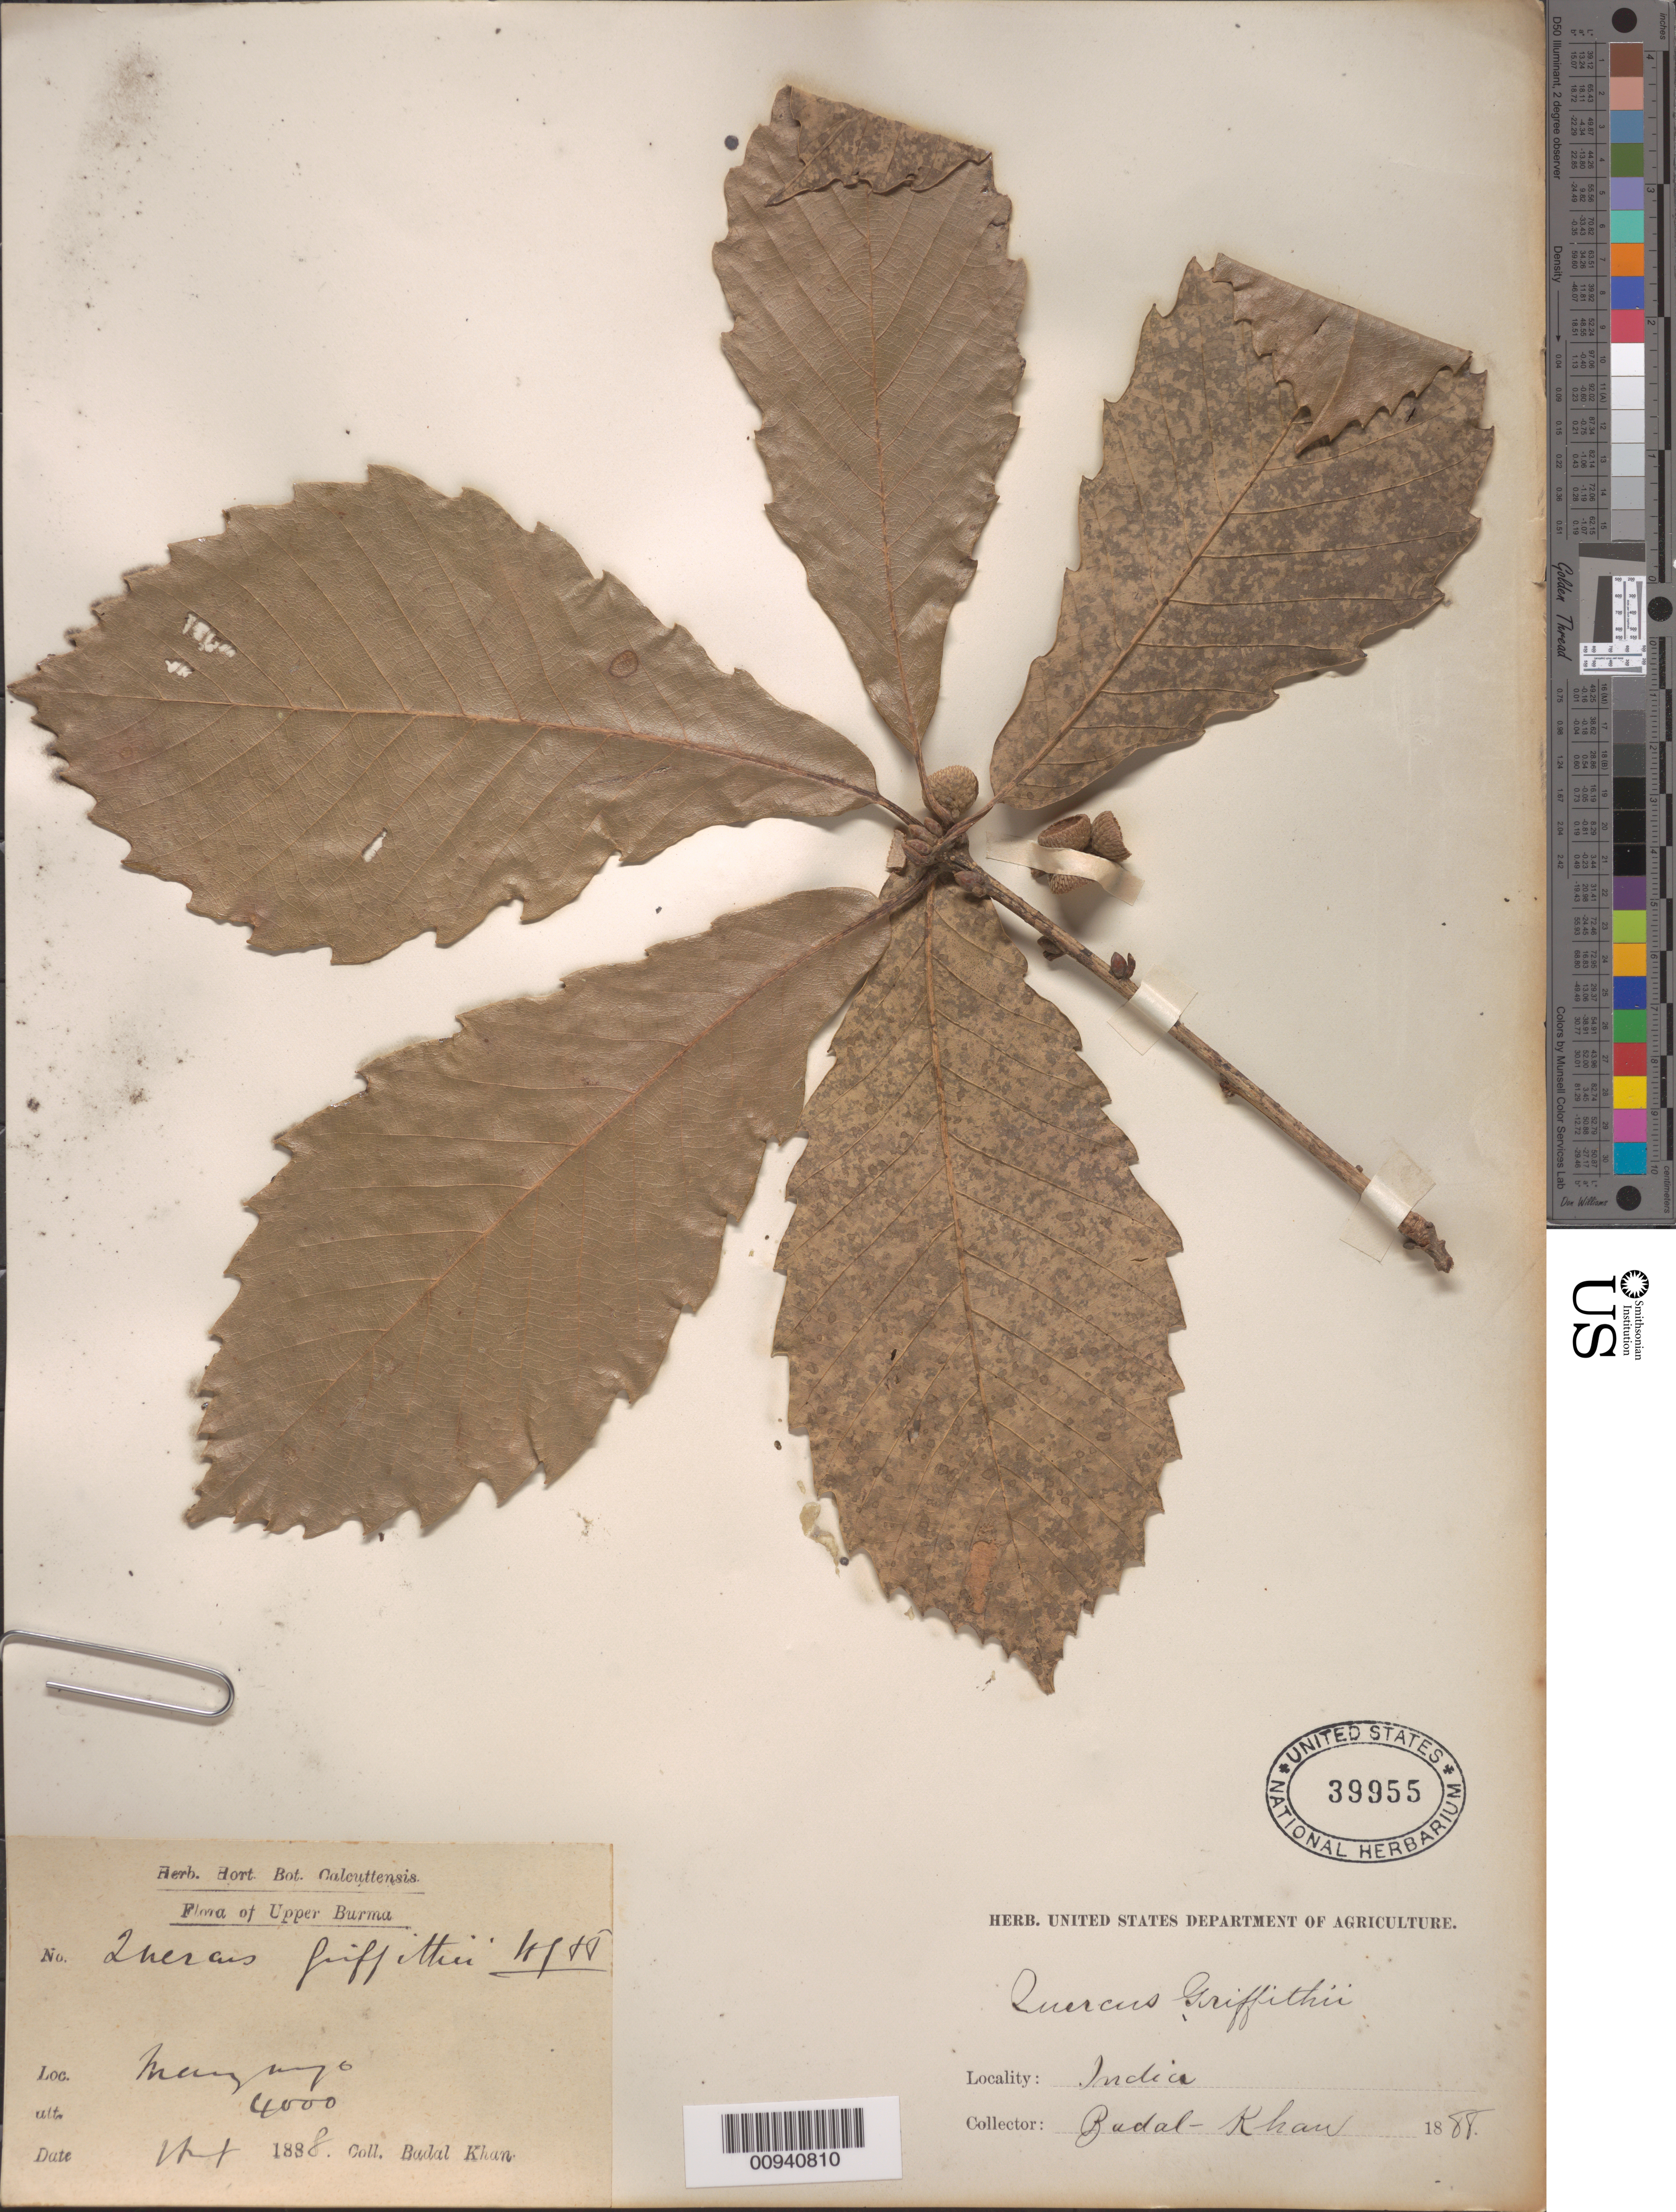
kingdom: Plantae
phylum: Tracheophyta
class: Magnoliopsida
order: Fagales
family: Fagaceae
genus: Quercus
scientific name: Quercus griffithii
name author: Hook. f. & Thomson ex Miq.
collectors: B. Khan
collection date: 1888-06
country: Myanmar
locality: Upper Burma, Maymyo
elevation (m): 1219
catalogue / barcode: US 39955